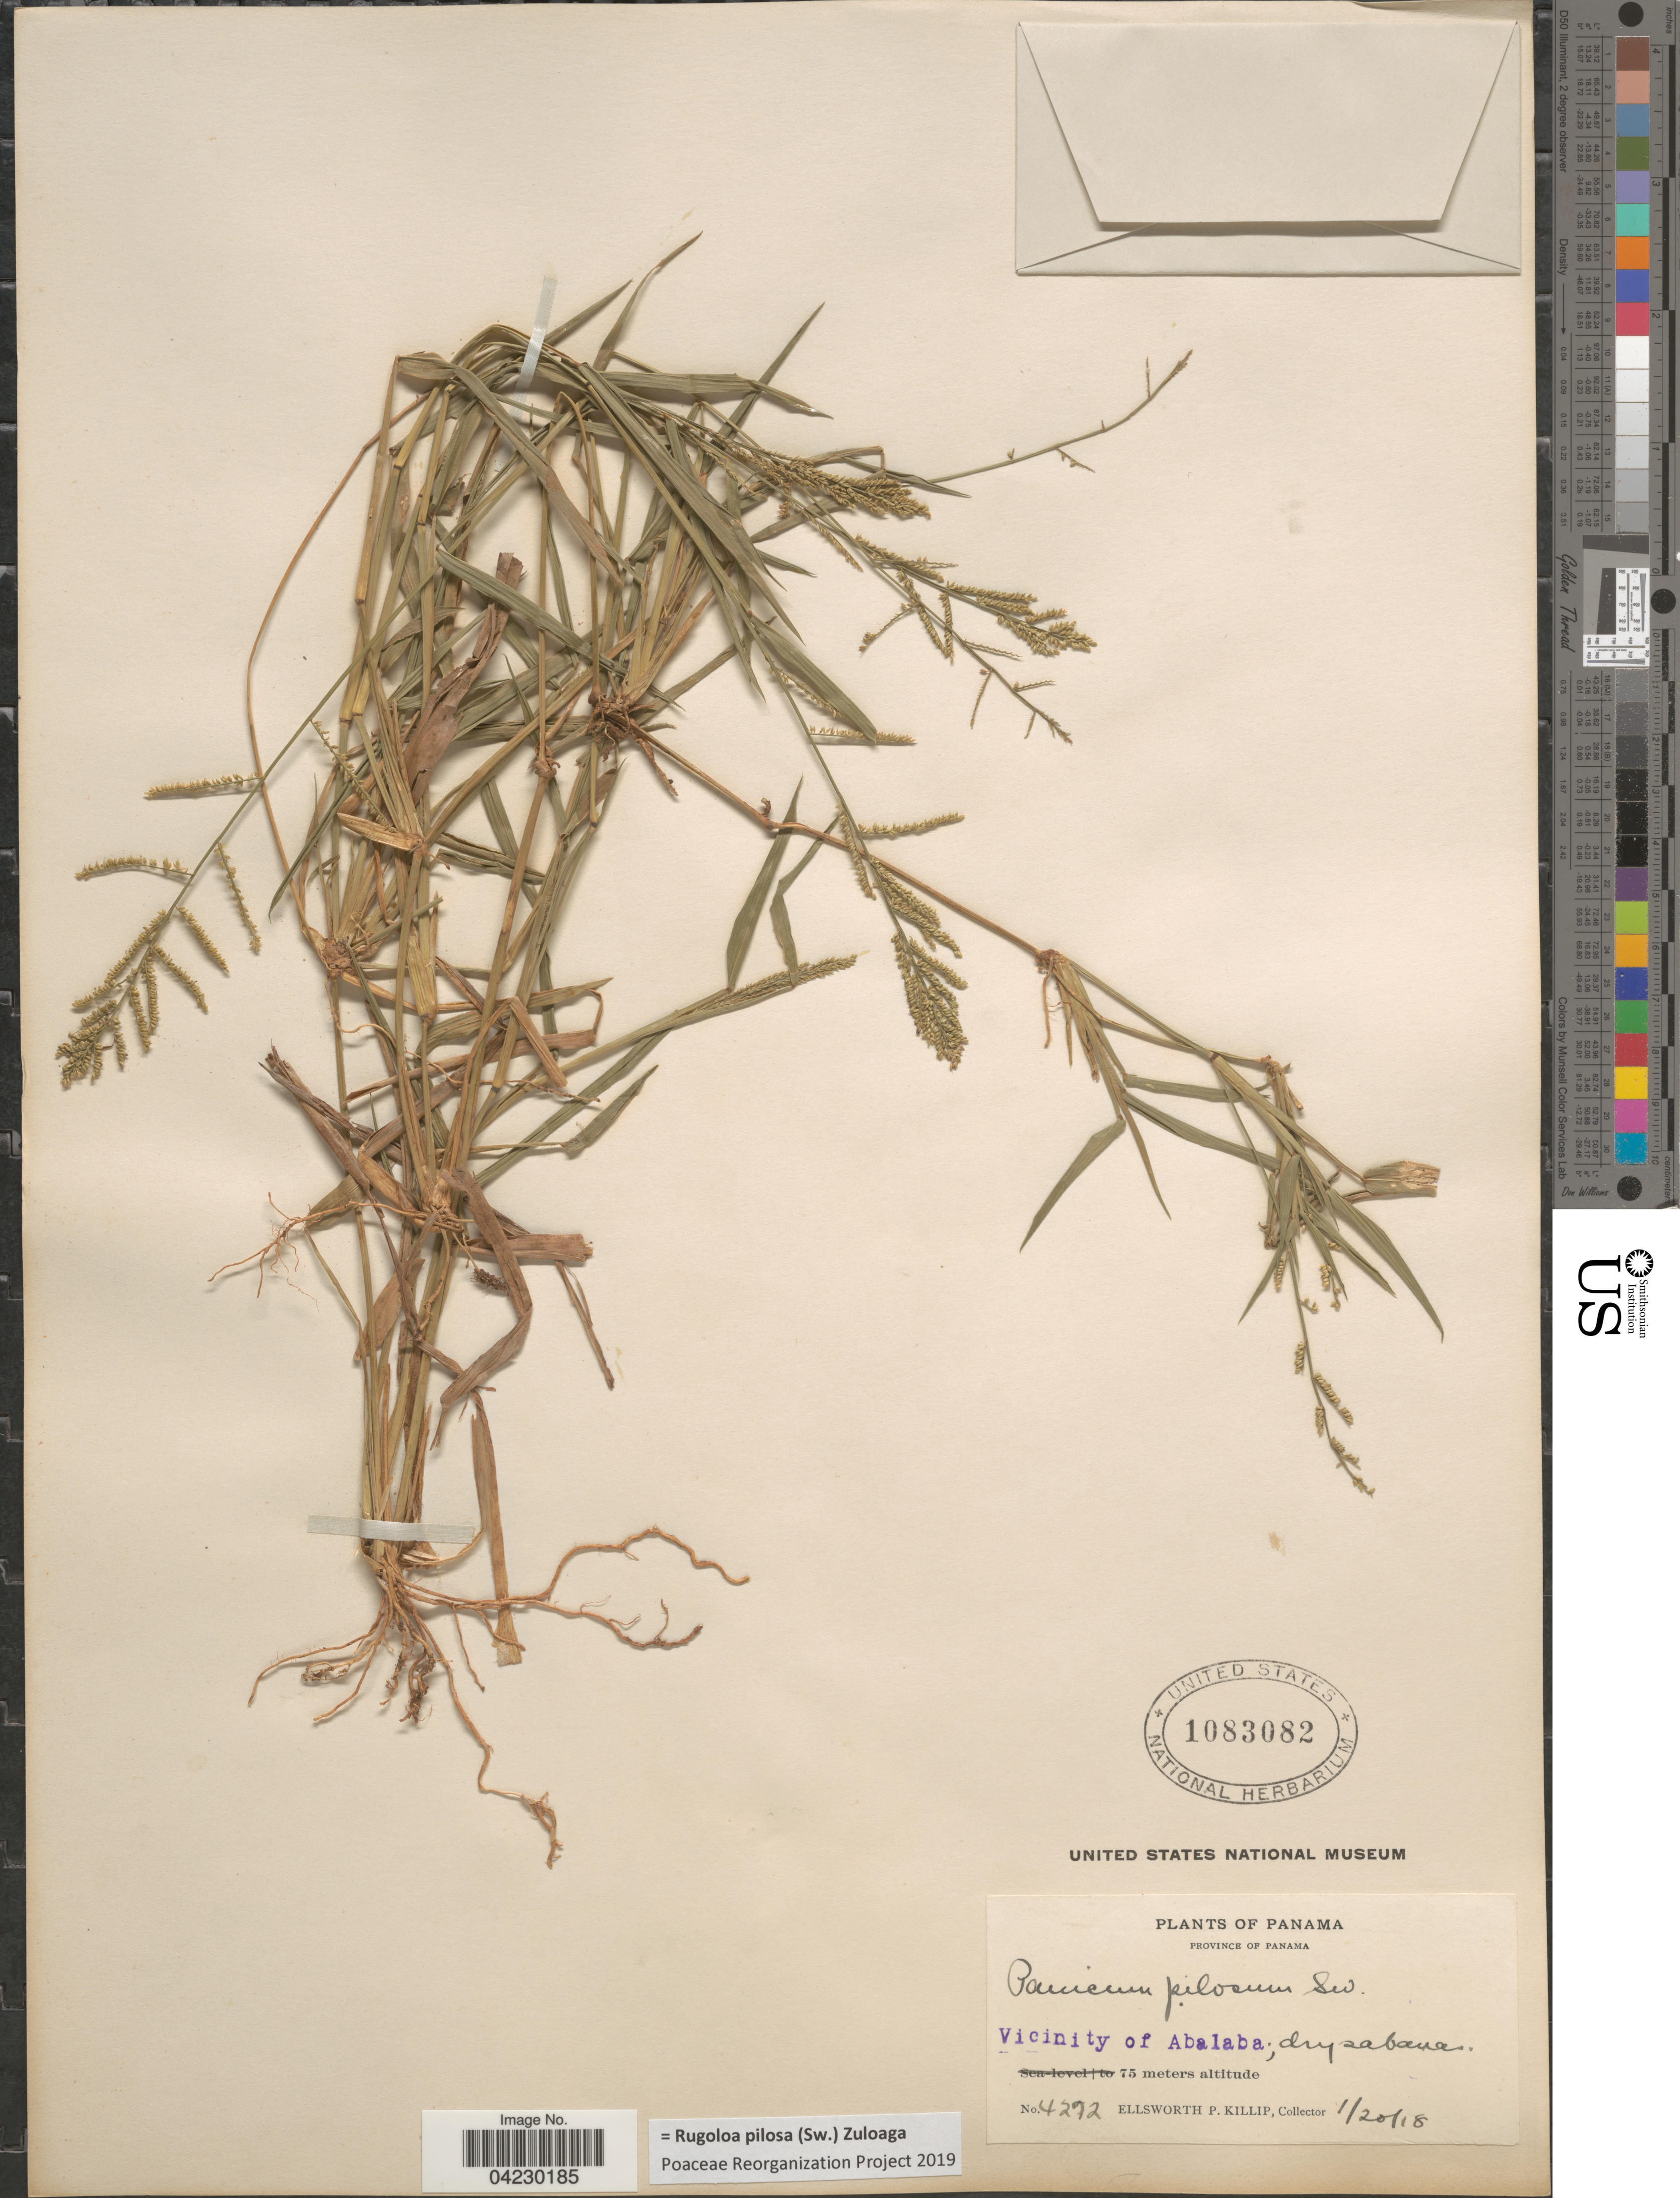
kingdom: Plantae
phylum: Tracheophyta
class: Liliopsida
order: Poales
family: Poaceae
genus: Rugoloa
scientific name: Rugoloa pilosa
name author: (Sw.) Zuloaga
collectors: E. P. Killip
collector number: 4272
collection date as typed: Transcribed d/m/y: 20/1/18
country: Panama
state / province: Panamá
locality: Vicinity of Abalaba.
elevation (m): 75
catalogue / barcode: US 1083082